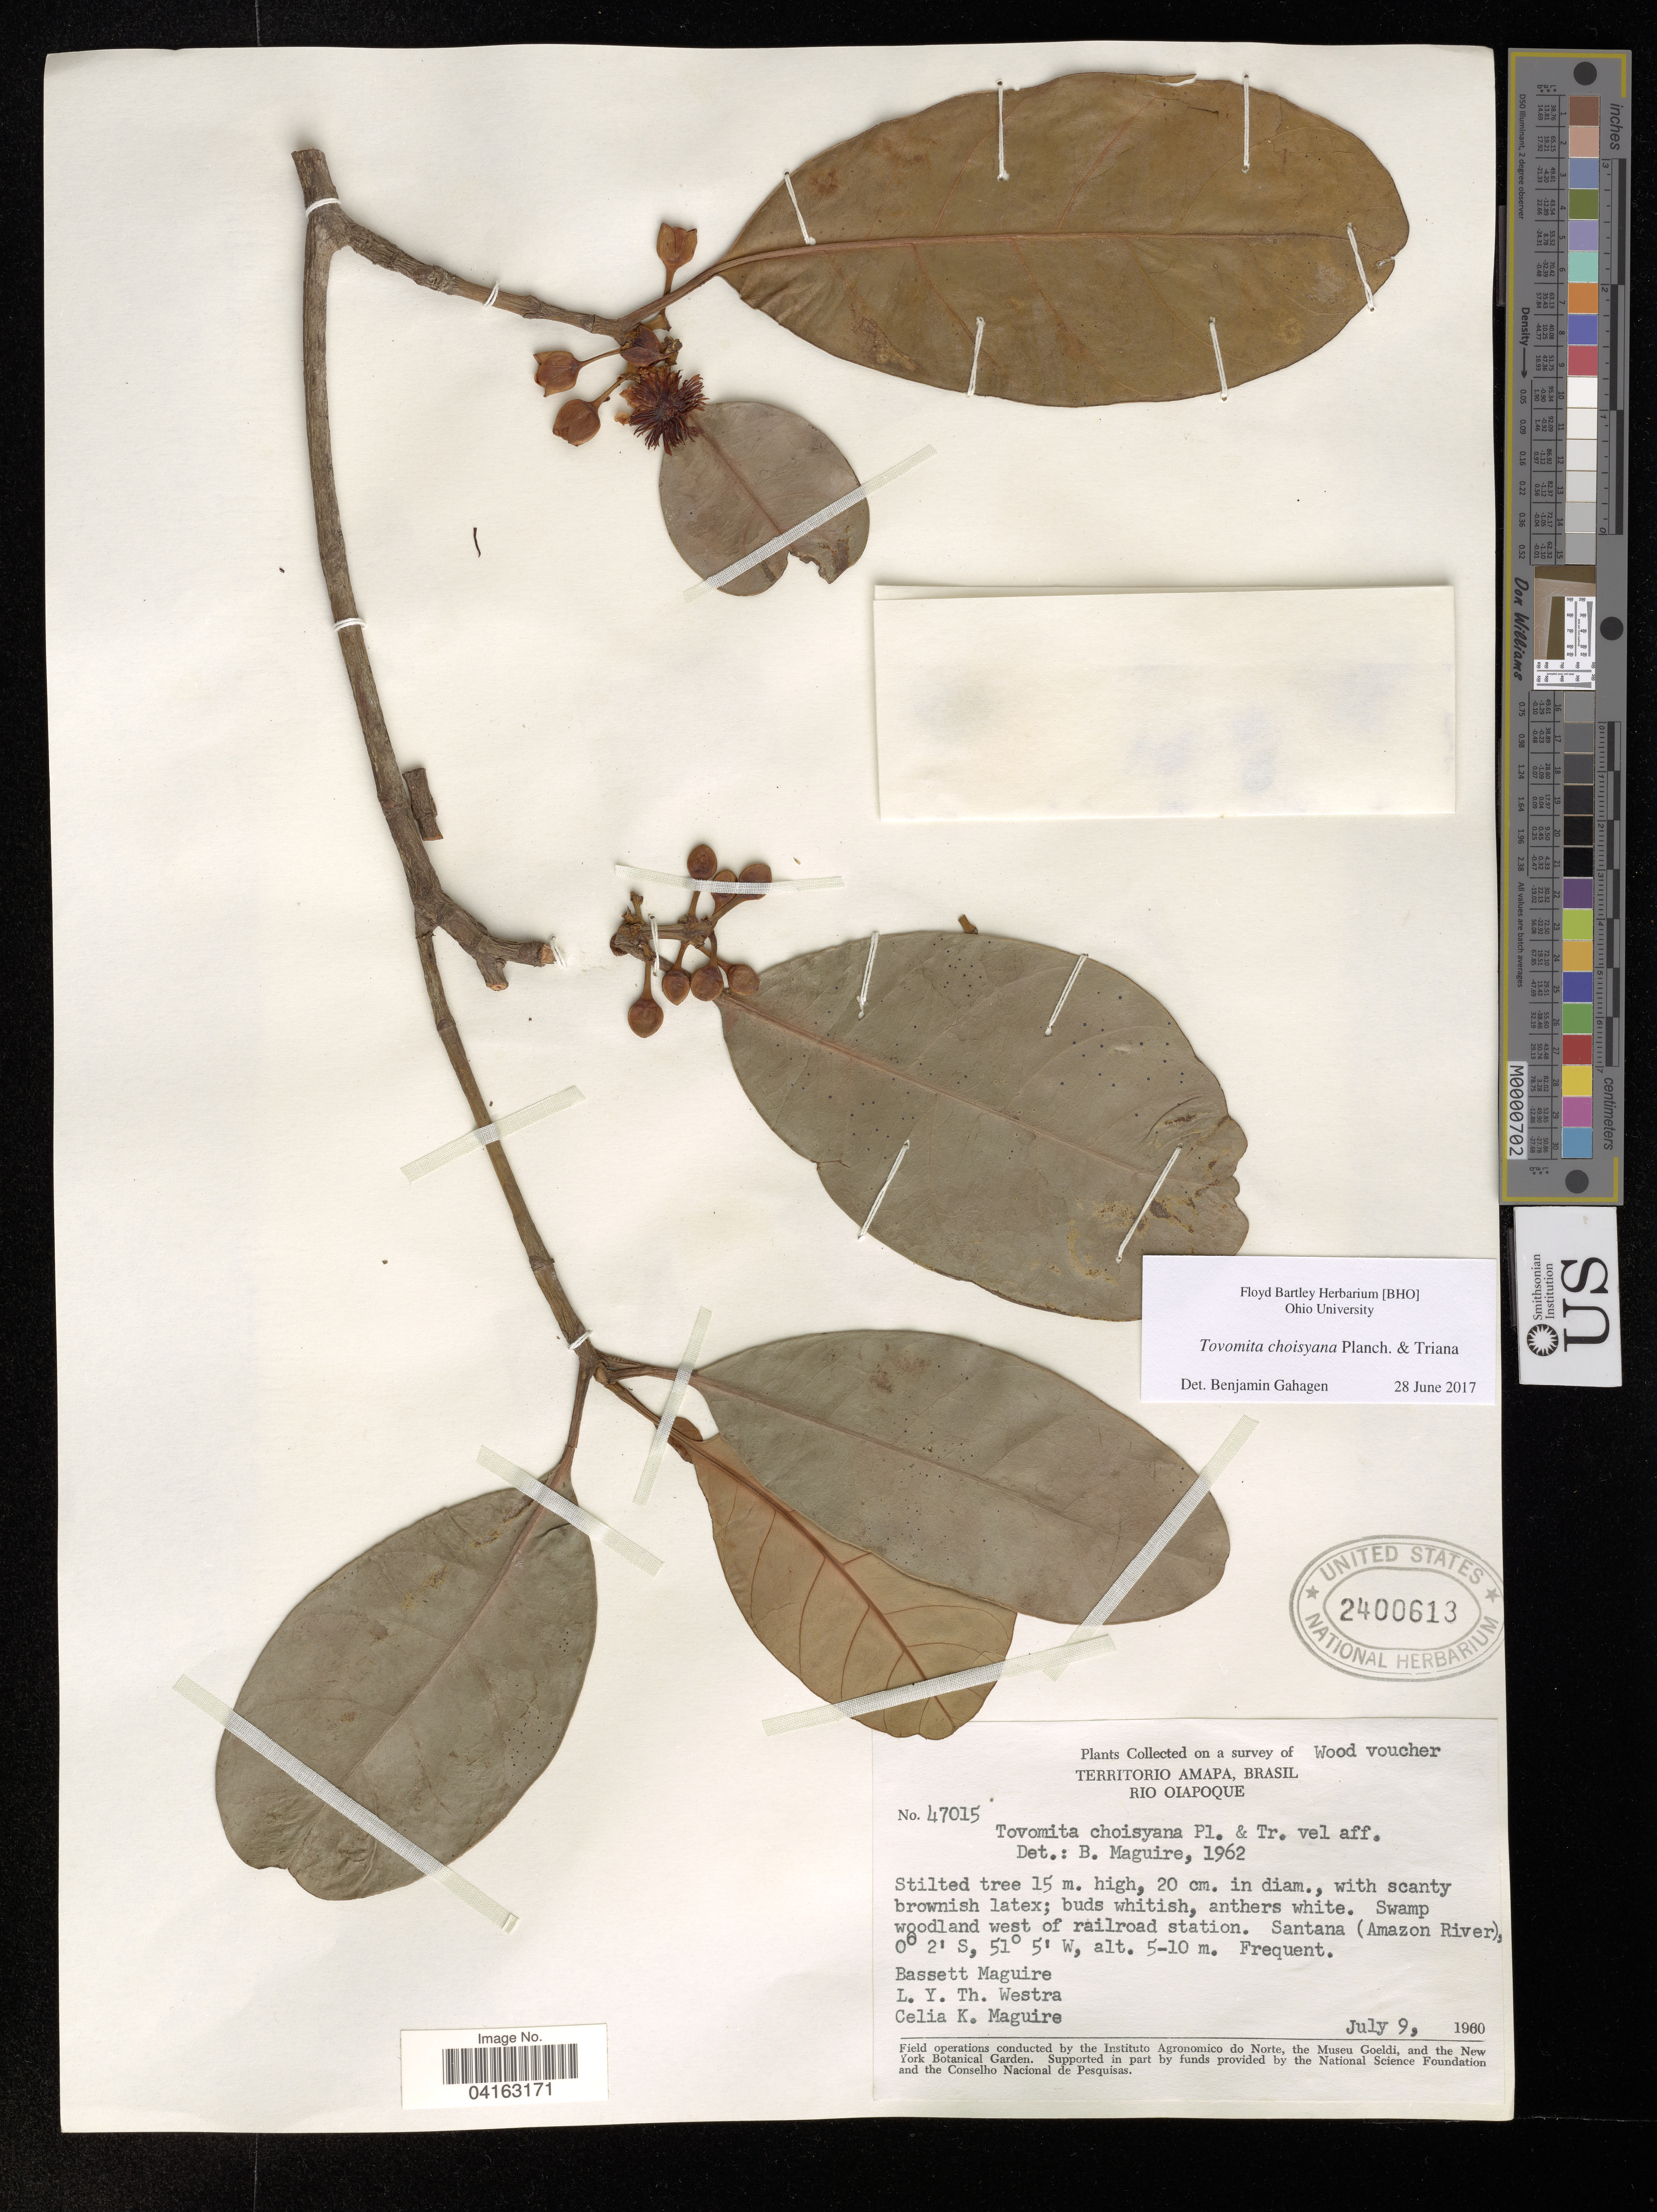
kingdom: Plantae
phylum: Tracheophyta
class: Magnoliopsida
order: Malpighiales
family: Clusiaceae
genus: Tovomita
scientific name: Tovomita choisyana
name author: Planch. & Triana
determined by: Gahagen, Benjamin, (BHO), Ohio University (UNITED STATES)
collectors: B. Maguire, L. Y. T. Westra & C. K. Maguire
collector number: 47015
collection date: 1960-07-09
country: Brazil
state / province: Amapá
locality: Territorio Amapa. Rio Oiapoque. West of railroad station. Santana (Amazon River).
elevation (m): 5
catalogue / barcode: US 2400613